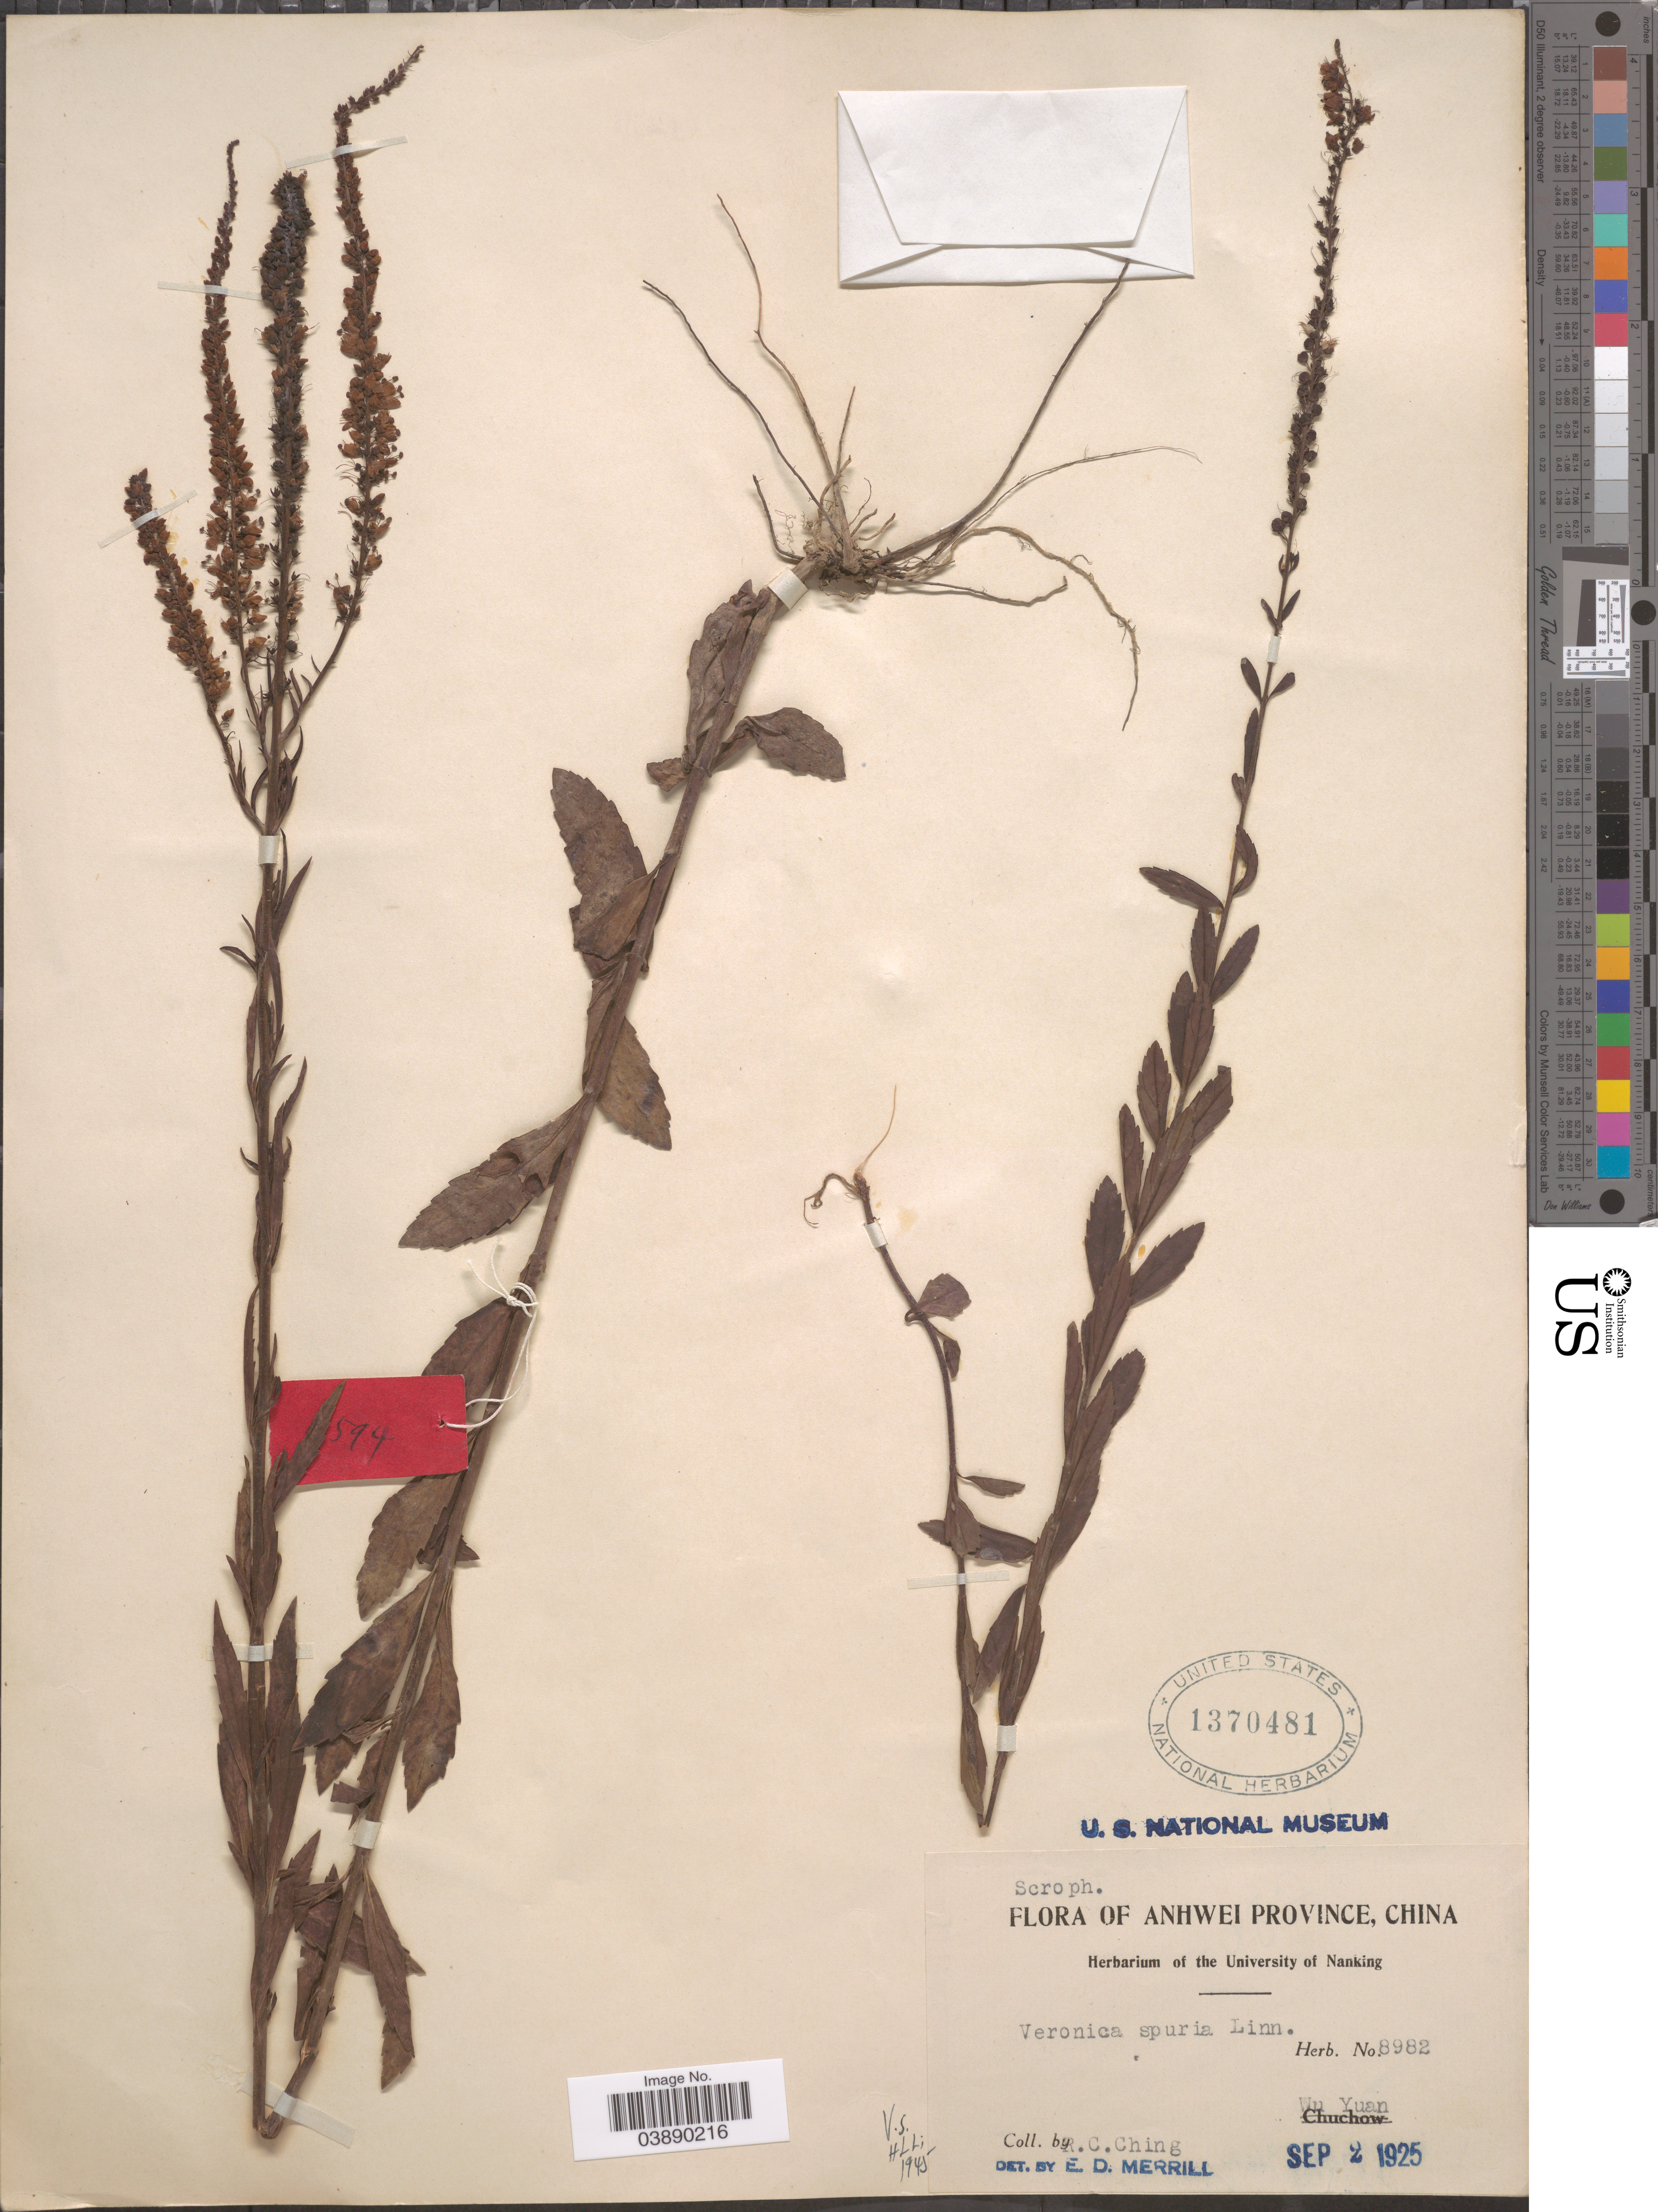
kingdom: Plantae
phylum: Tracheophyta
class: Magnoliopsida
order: Lamiales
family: Plantaginaceae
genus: Veronica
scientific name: Veronica linariifolia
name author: Pall. ex Link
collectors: R. C. Ching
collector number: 8982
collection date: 1925-09-02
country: China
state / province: Anhui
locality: Anhwei Province. Wu Yuan.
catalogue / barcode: US 1370481